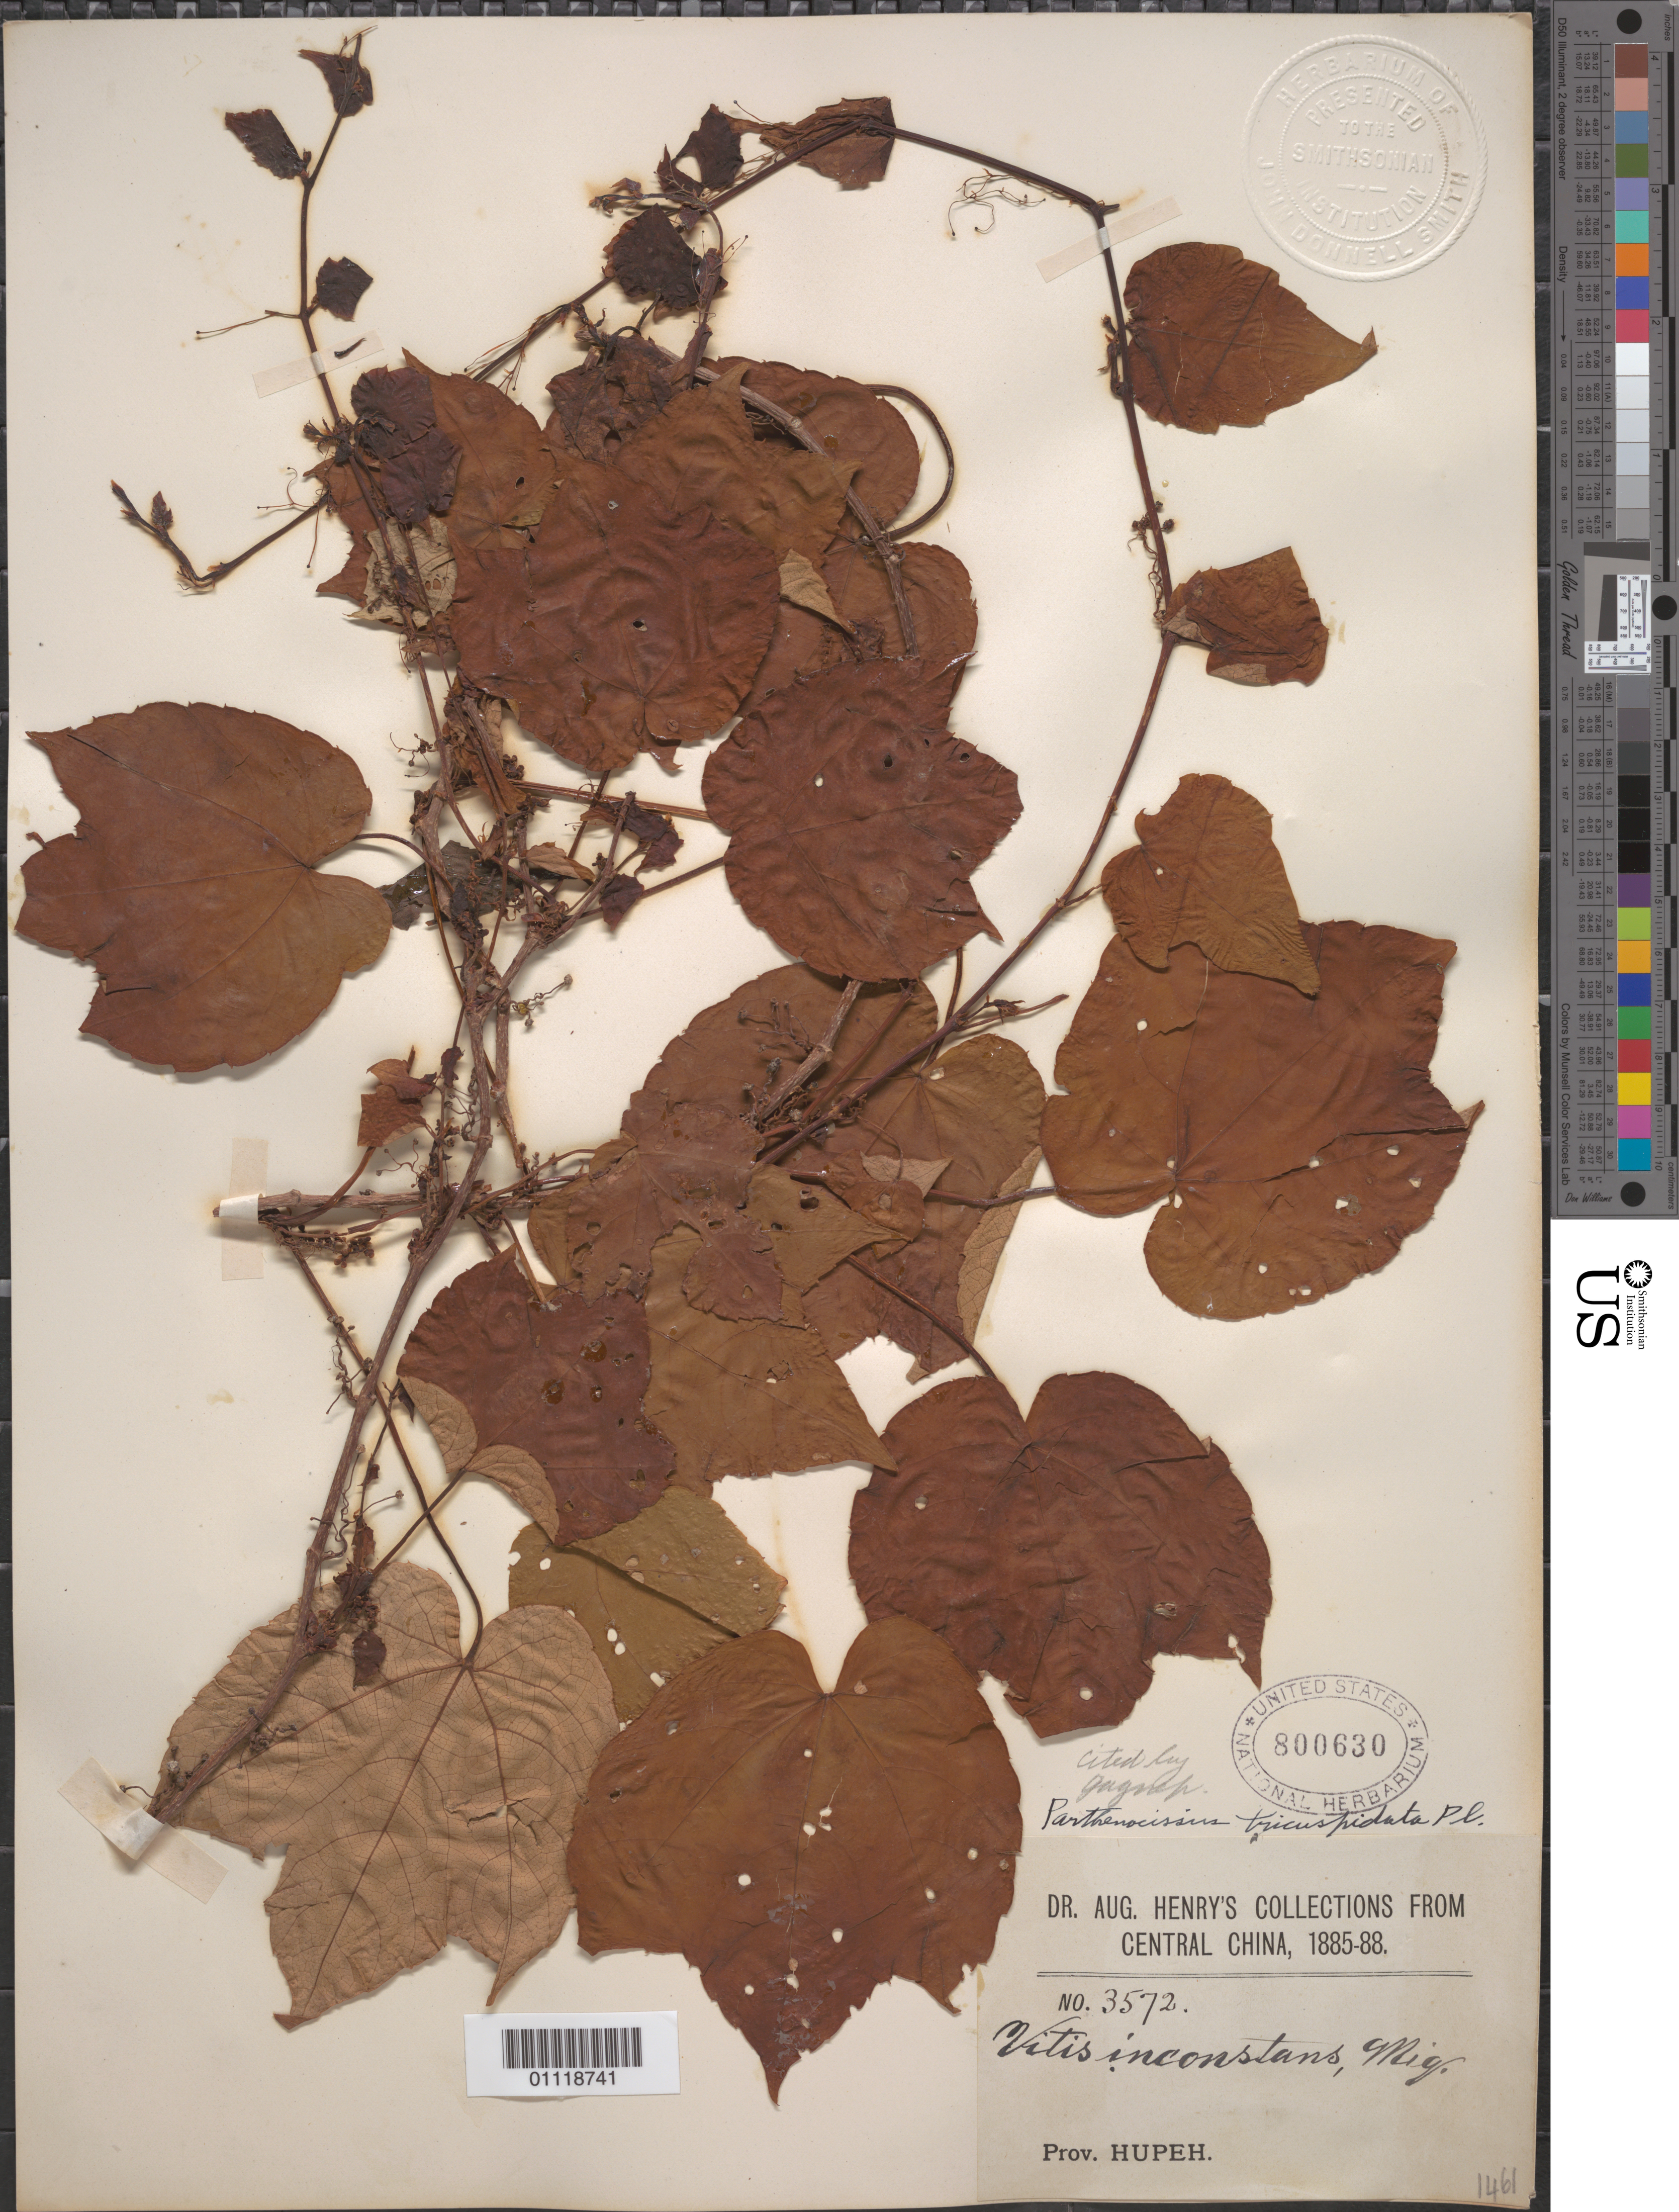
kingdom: Plantae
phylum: Tracheophyta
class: Magnoliopsida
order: Vitales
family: Vitaceae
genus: Parthenocissus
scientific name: Parthenocissus tricuspidata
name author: (Siebold & Zucc.) Planch.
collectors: A. Henry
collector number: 3572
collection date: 1885/1888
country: China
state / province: Hubei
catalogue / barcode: US 800630